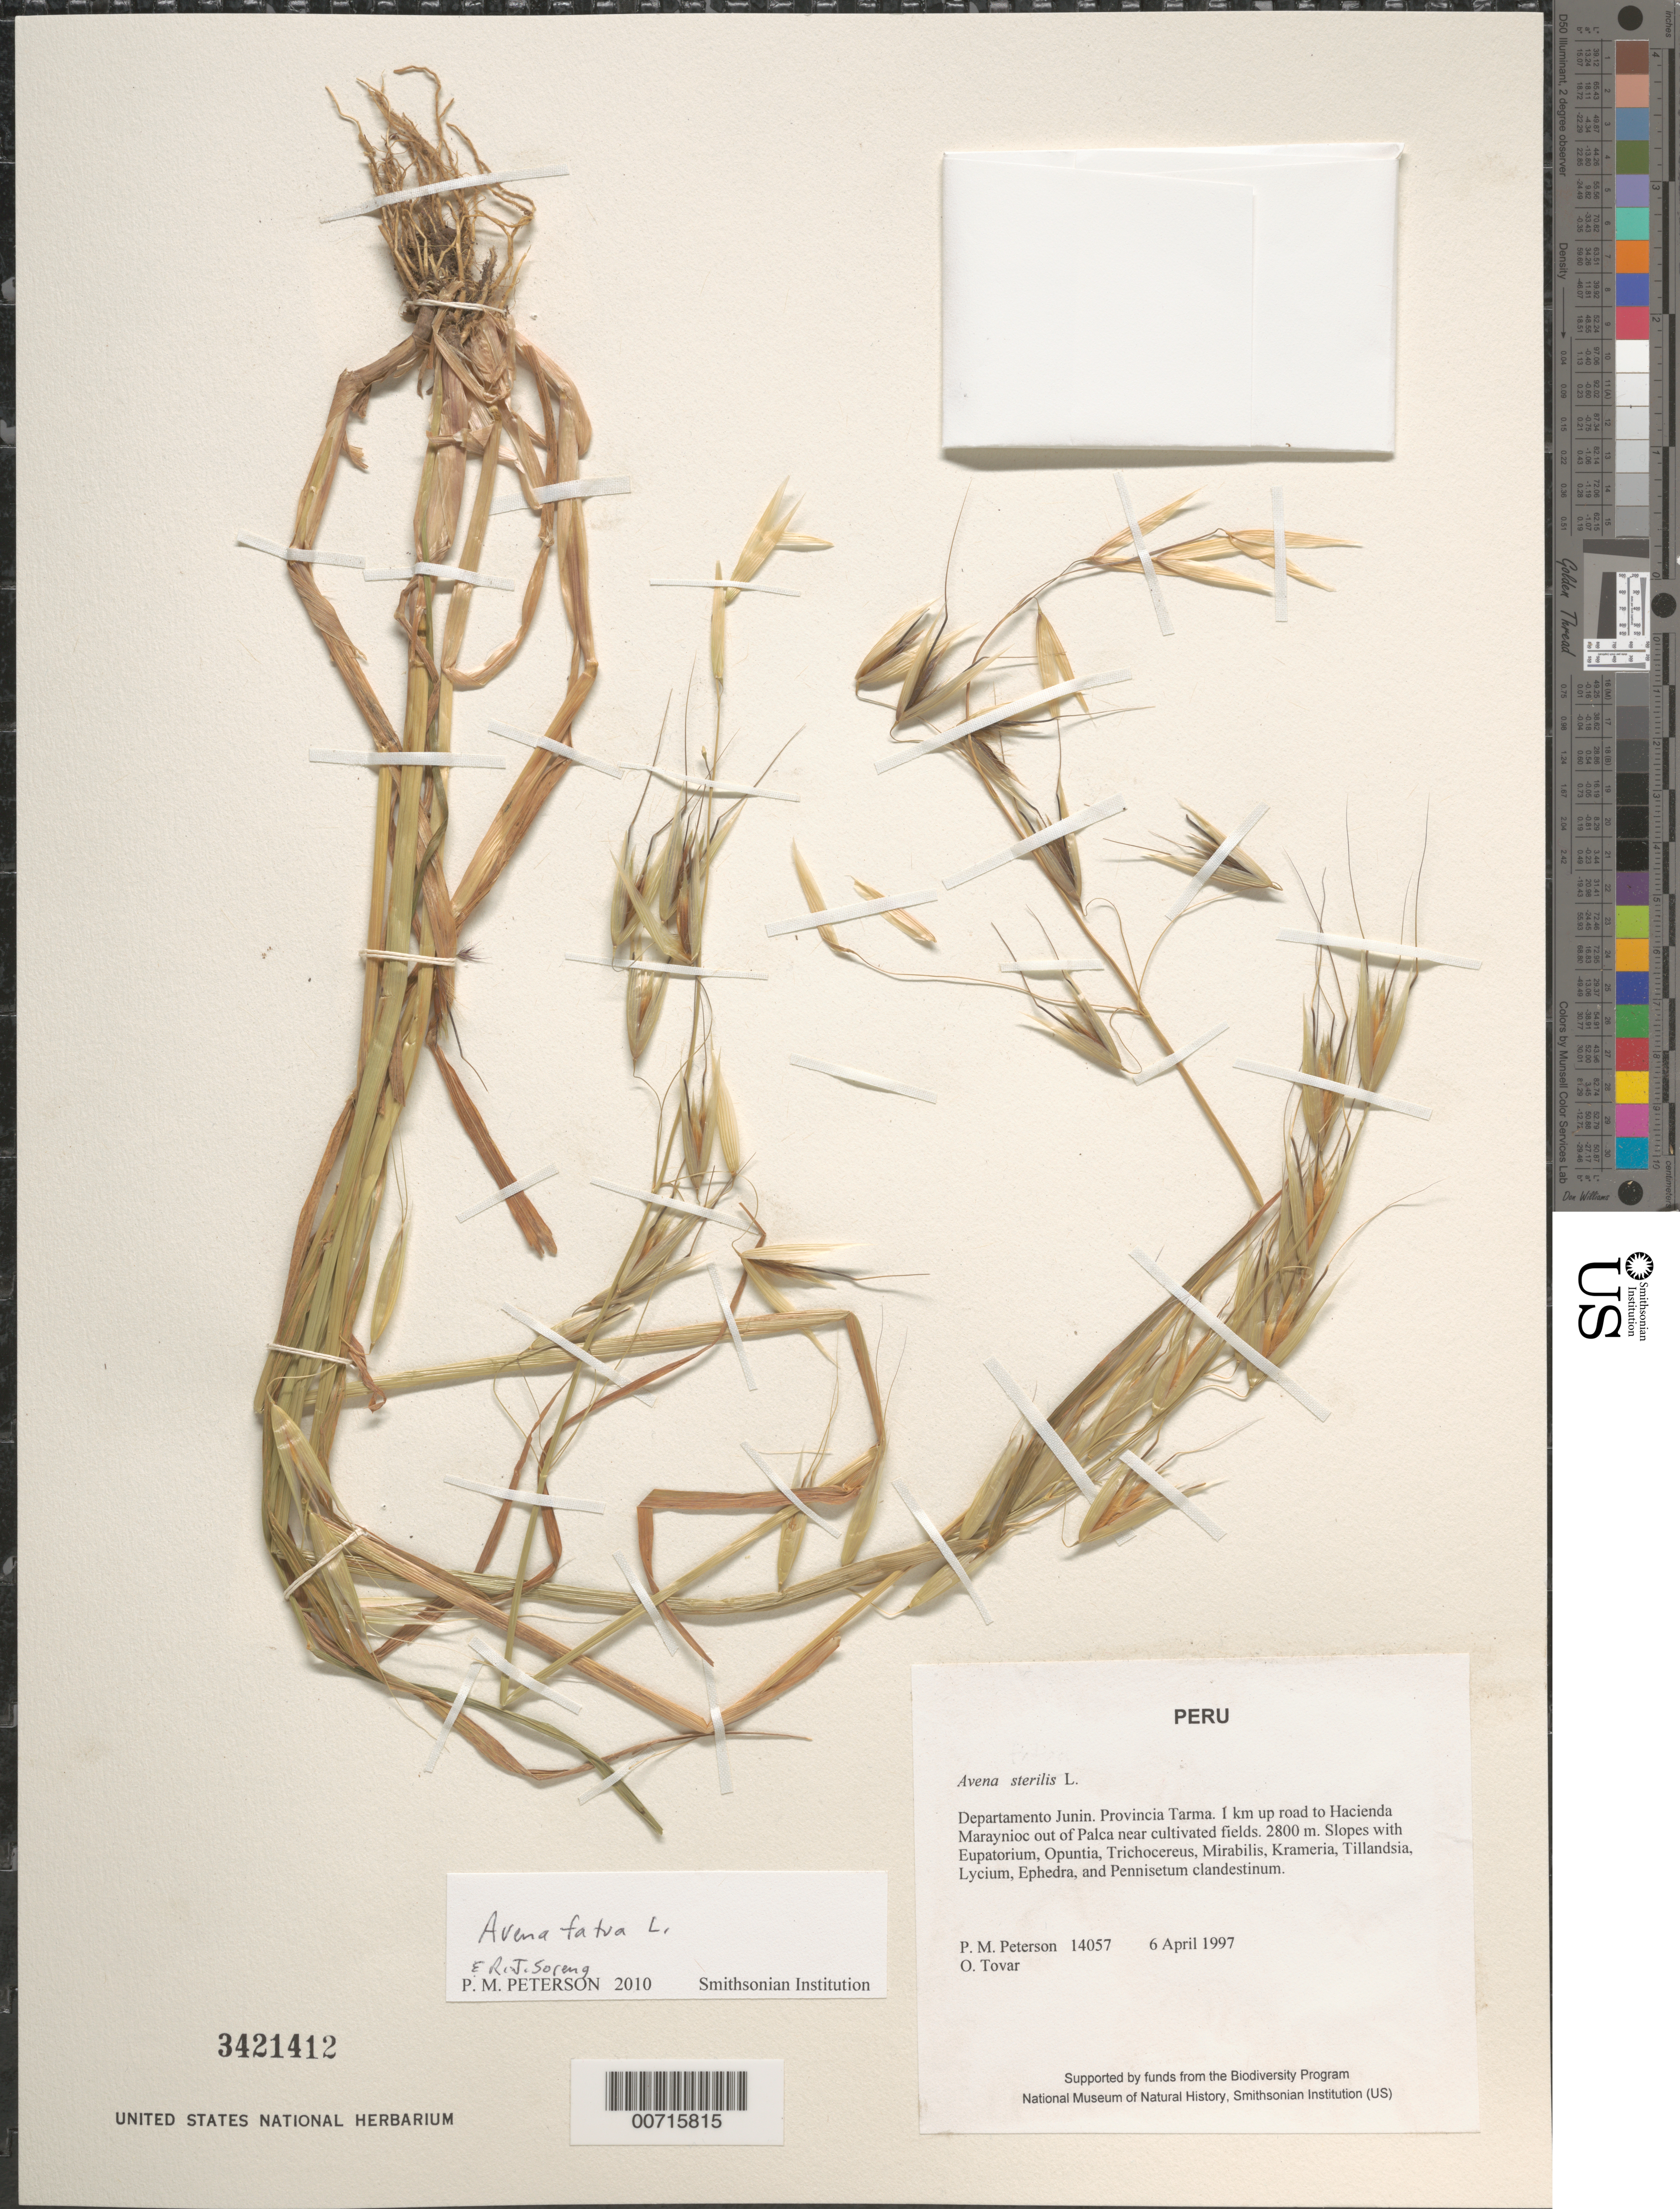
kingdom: Plantae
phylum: Tracheophyta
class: Liliopsida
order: Poales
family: Poaceae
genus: Avena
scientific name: Avena fatua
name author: L.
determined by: Peterson, Paul M.; Soreng, Robert J.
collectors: P. M. Peterson & Ó. Tovar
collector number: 14057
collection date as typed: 06 Apr 1997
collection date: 1997-04-06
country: Peru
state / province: Junín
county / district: Tarma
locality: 1 km up road to Hacienda Maraynioc out of Palca near cultivated fields.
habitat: Slopes with Eupatorium, Opuntia, Trichocereus, Mirabilis, Krameria, Tillandsia, Lycium, Ephedra, and Pennisetum clandestinum.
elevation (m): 2800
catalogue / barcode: US 3421412